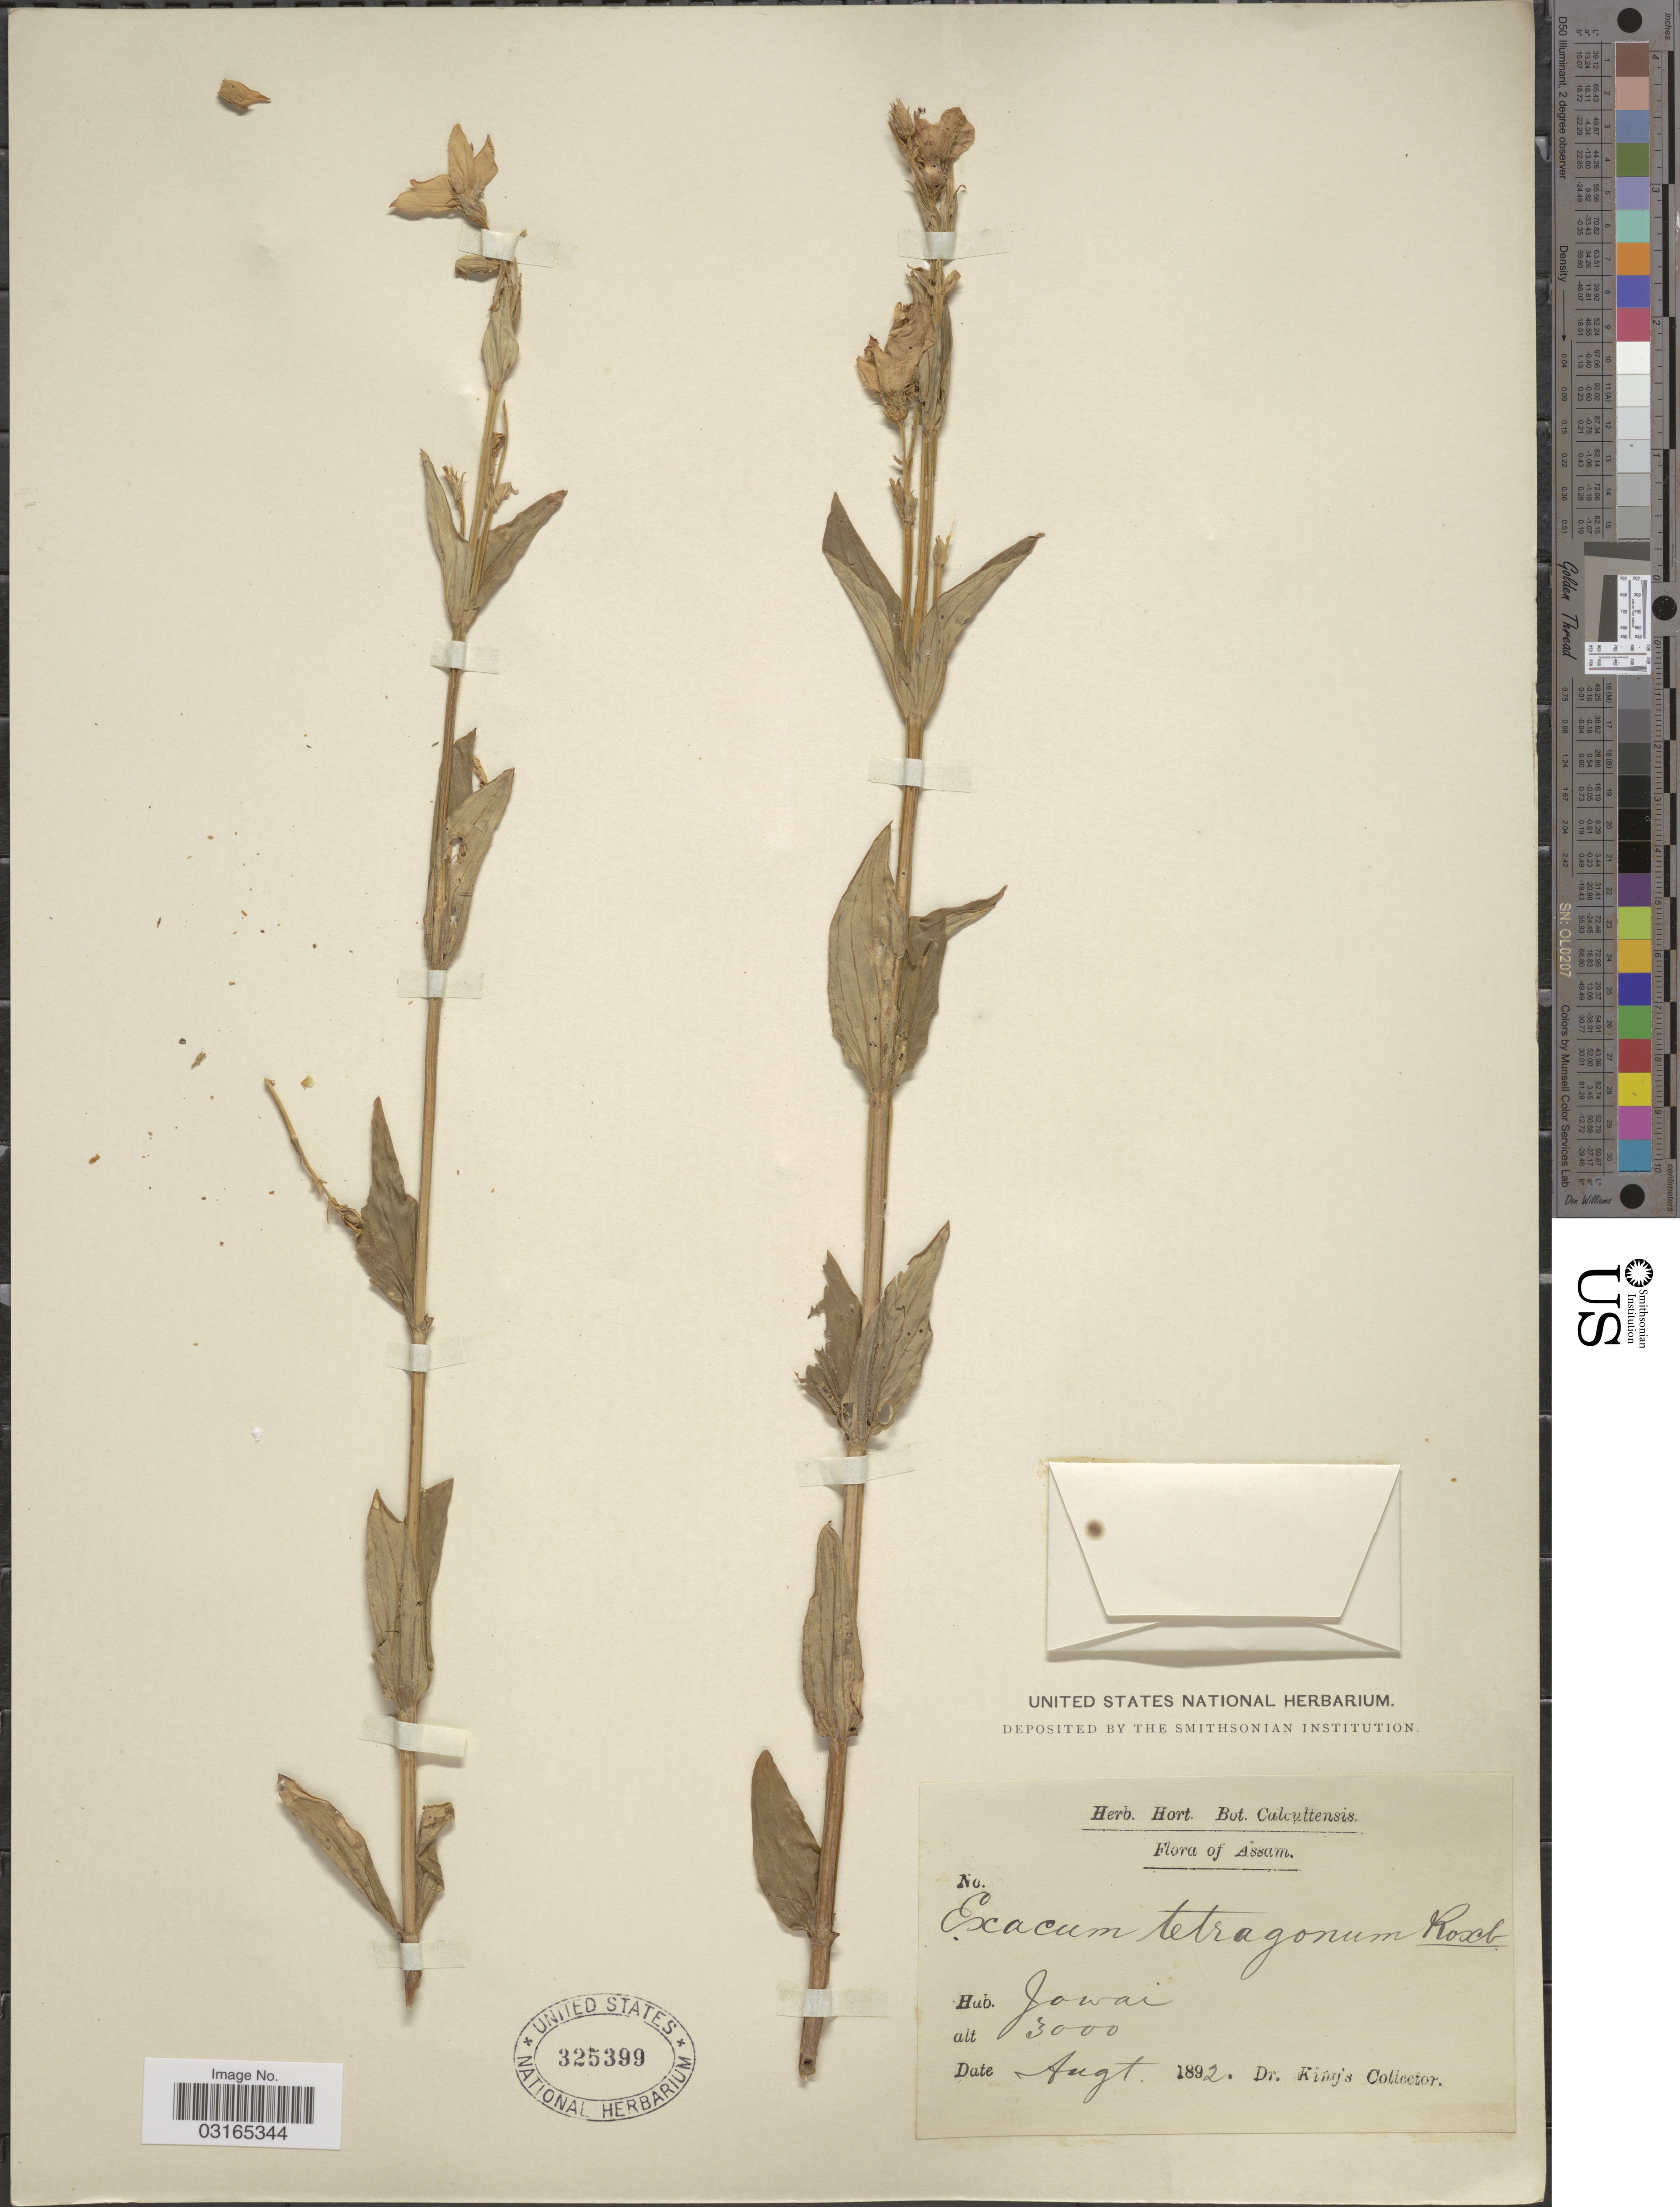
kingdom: Plantae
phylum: Tracheophyta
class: Magnoliopsida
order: Gentianales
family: Gentianaceae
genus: Exacum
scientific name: Exacum tetragonum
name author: Roxb.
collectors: Dr. King's collector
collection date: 1892-08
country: India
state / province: Assam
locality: Jowai.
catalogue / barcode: US 325399